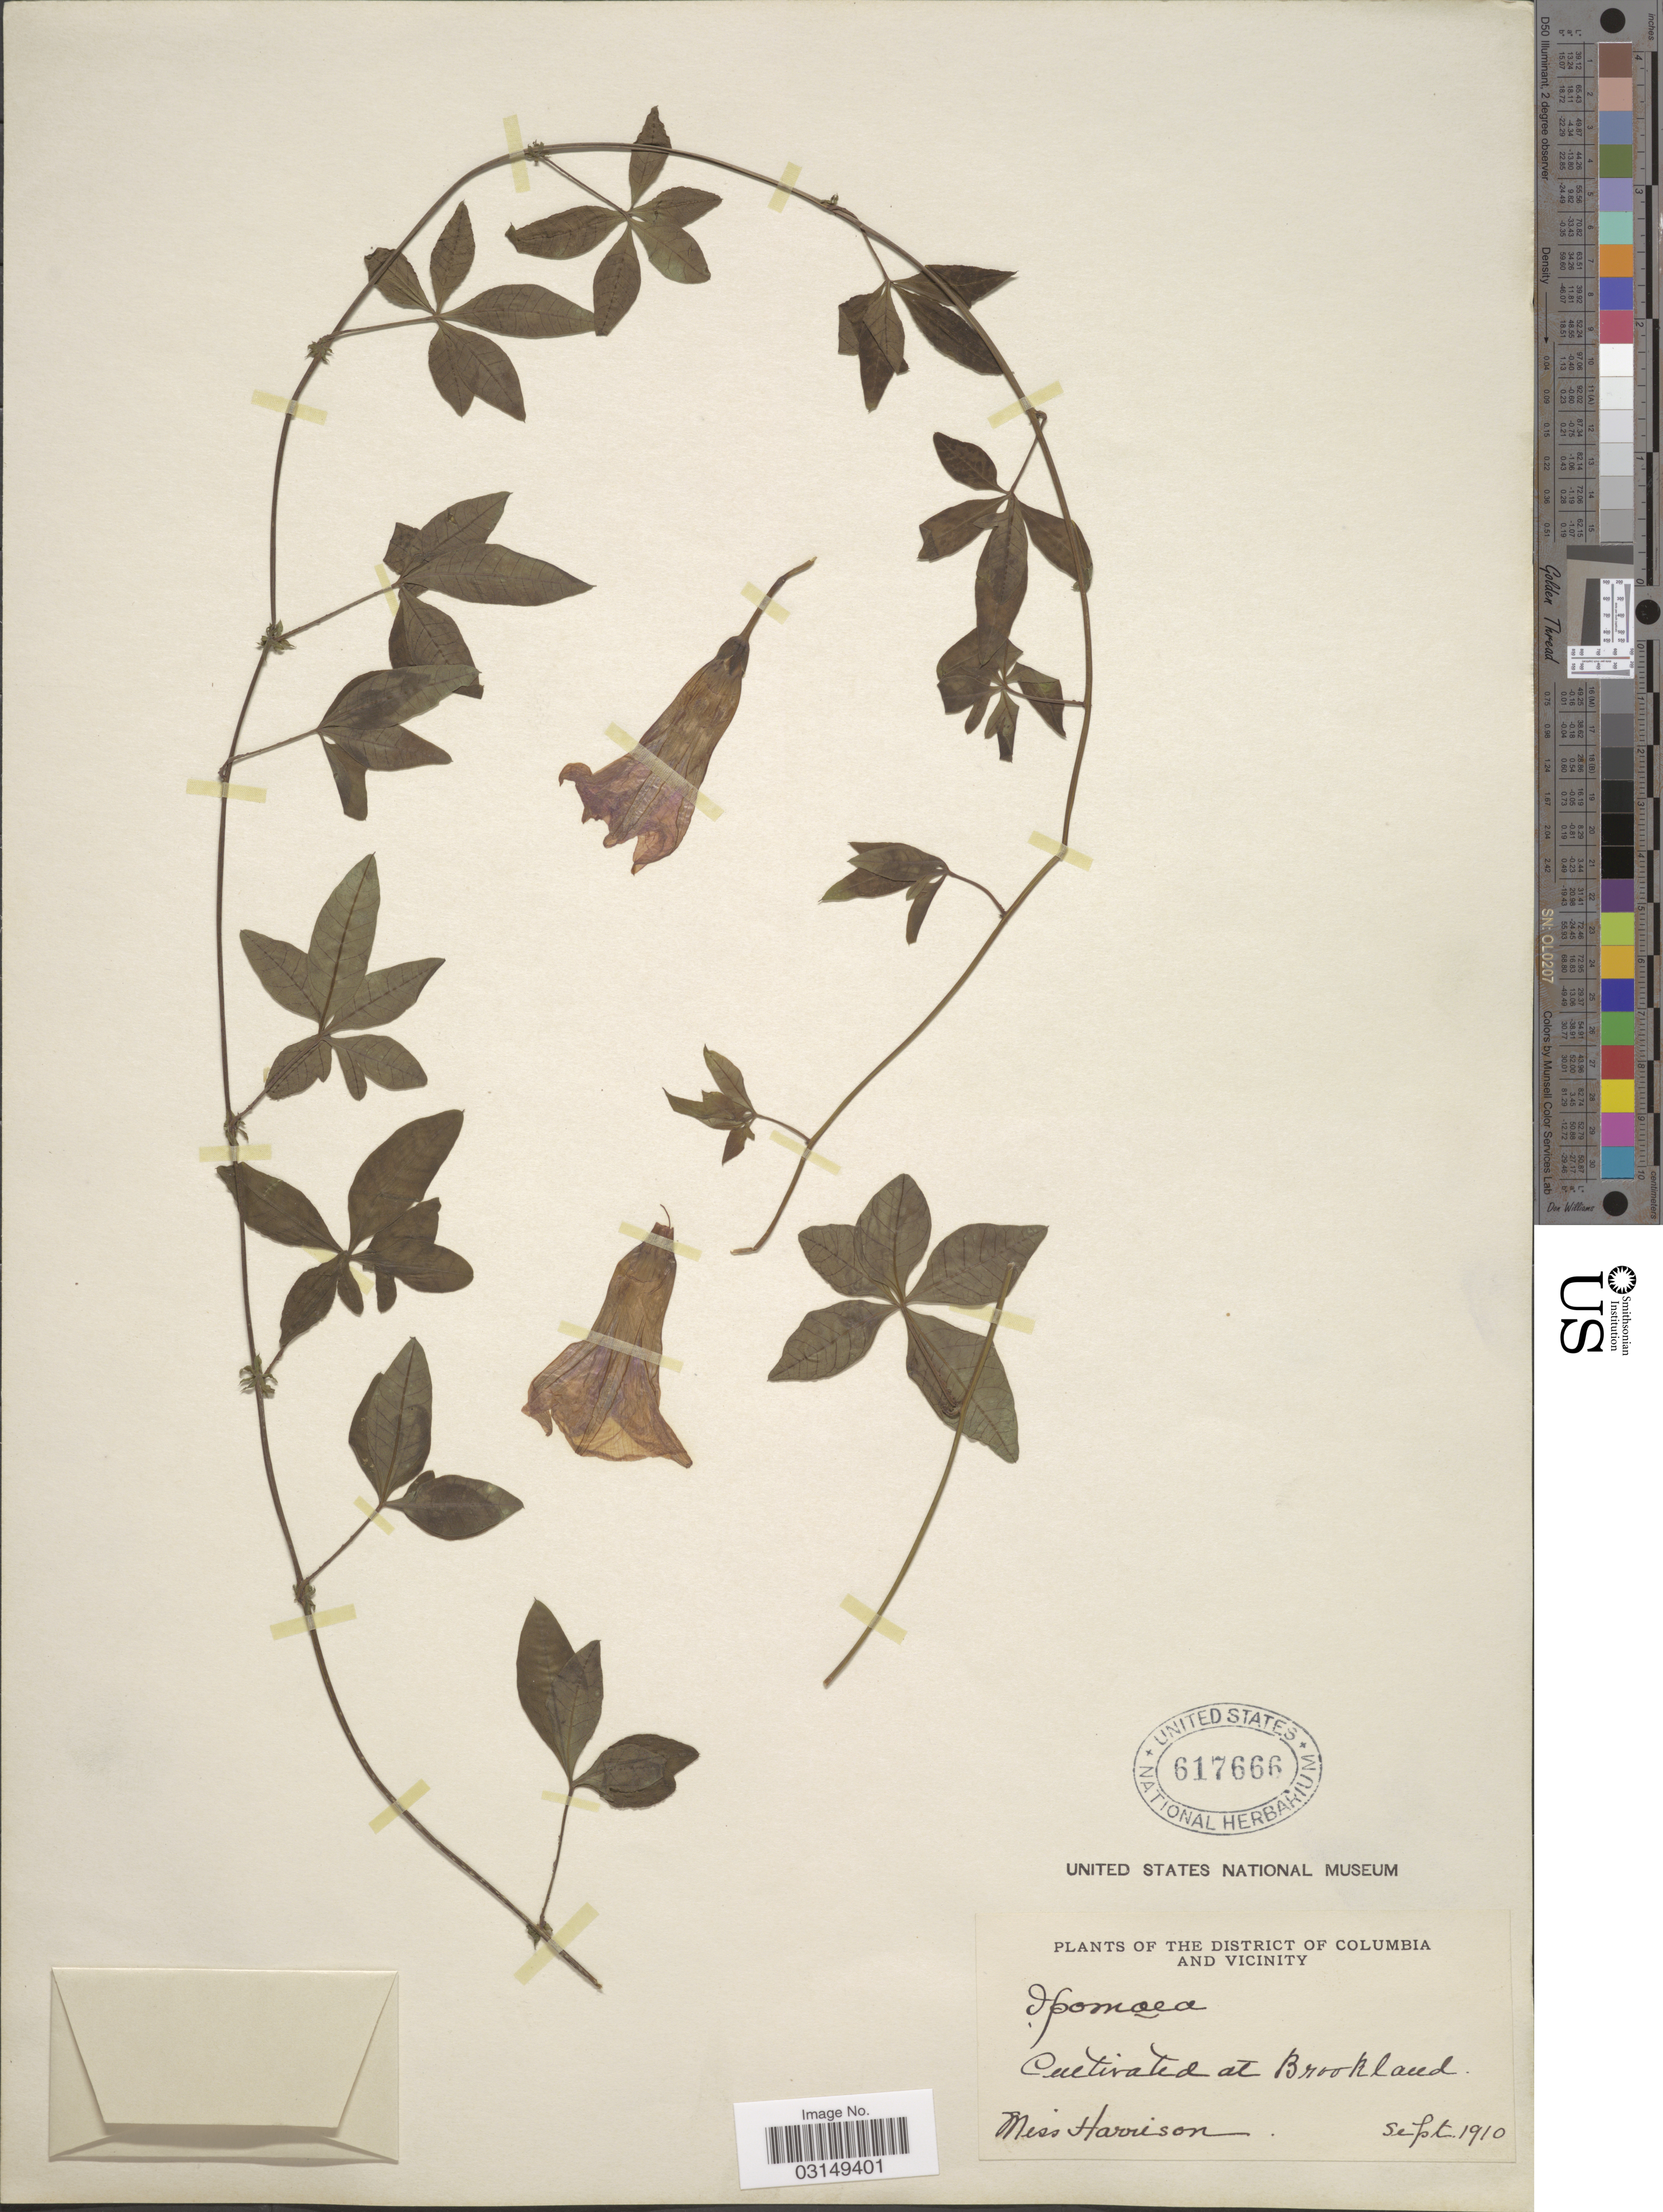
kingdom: Plantae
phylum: Tracheophyta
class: Magnoliopsida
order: Solanales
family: Convolvulaceae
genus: Ipomoea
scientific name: Ipomoea cairica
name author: (L.) Sweet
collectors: Miss Harrison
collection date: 1910-09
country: United States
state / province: District of Columbia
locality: The District of Colombia and Vicinity. Cultivated at Brookland.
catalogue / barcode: US 617666